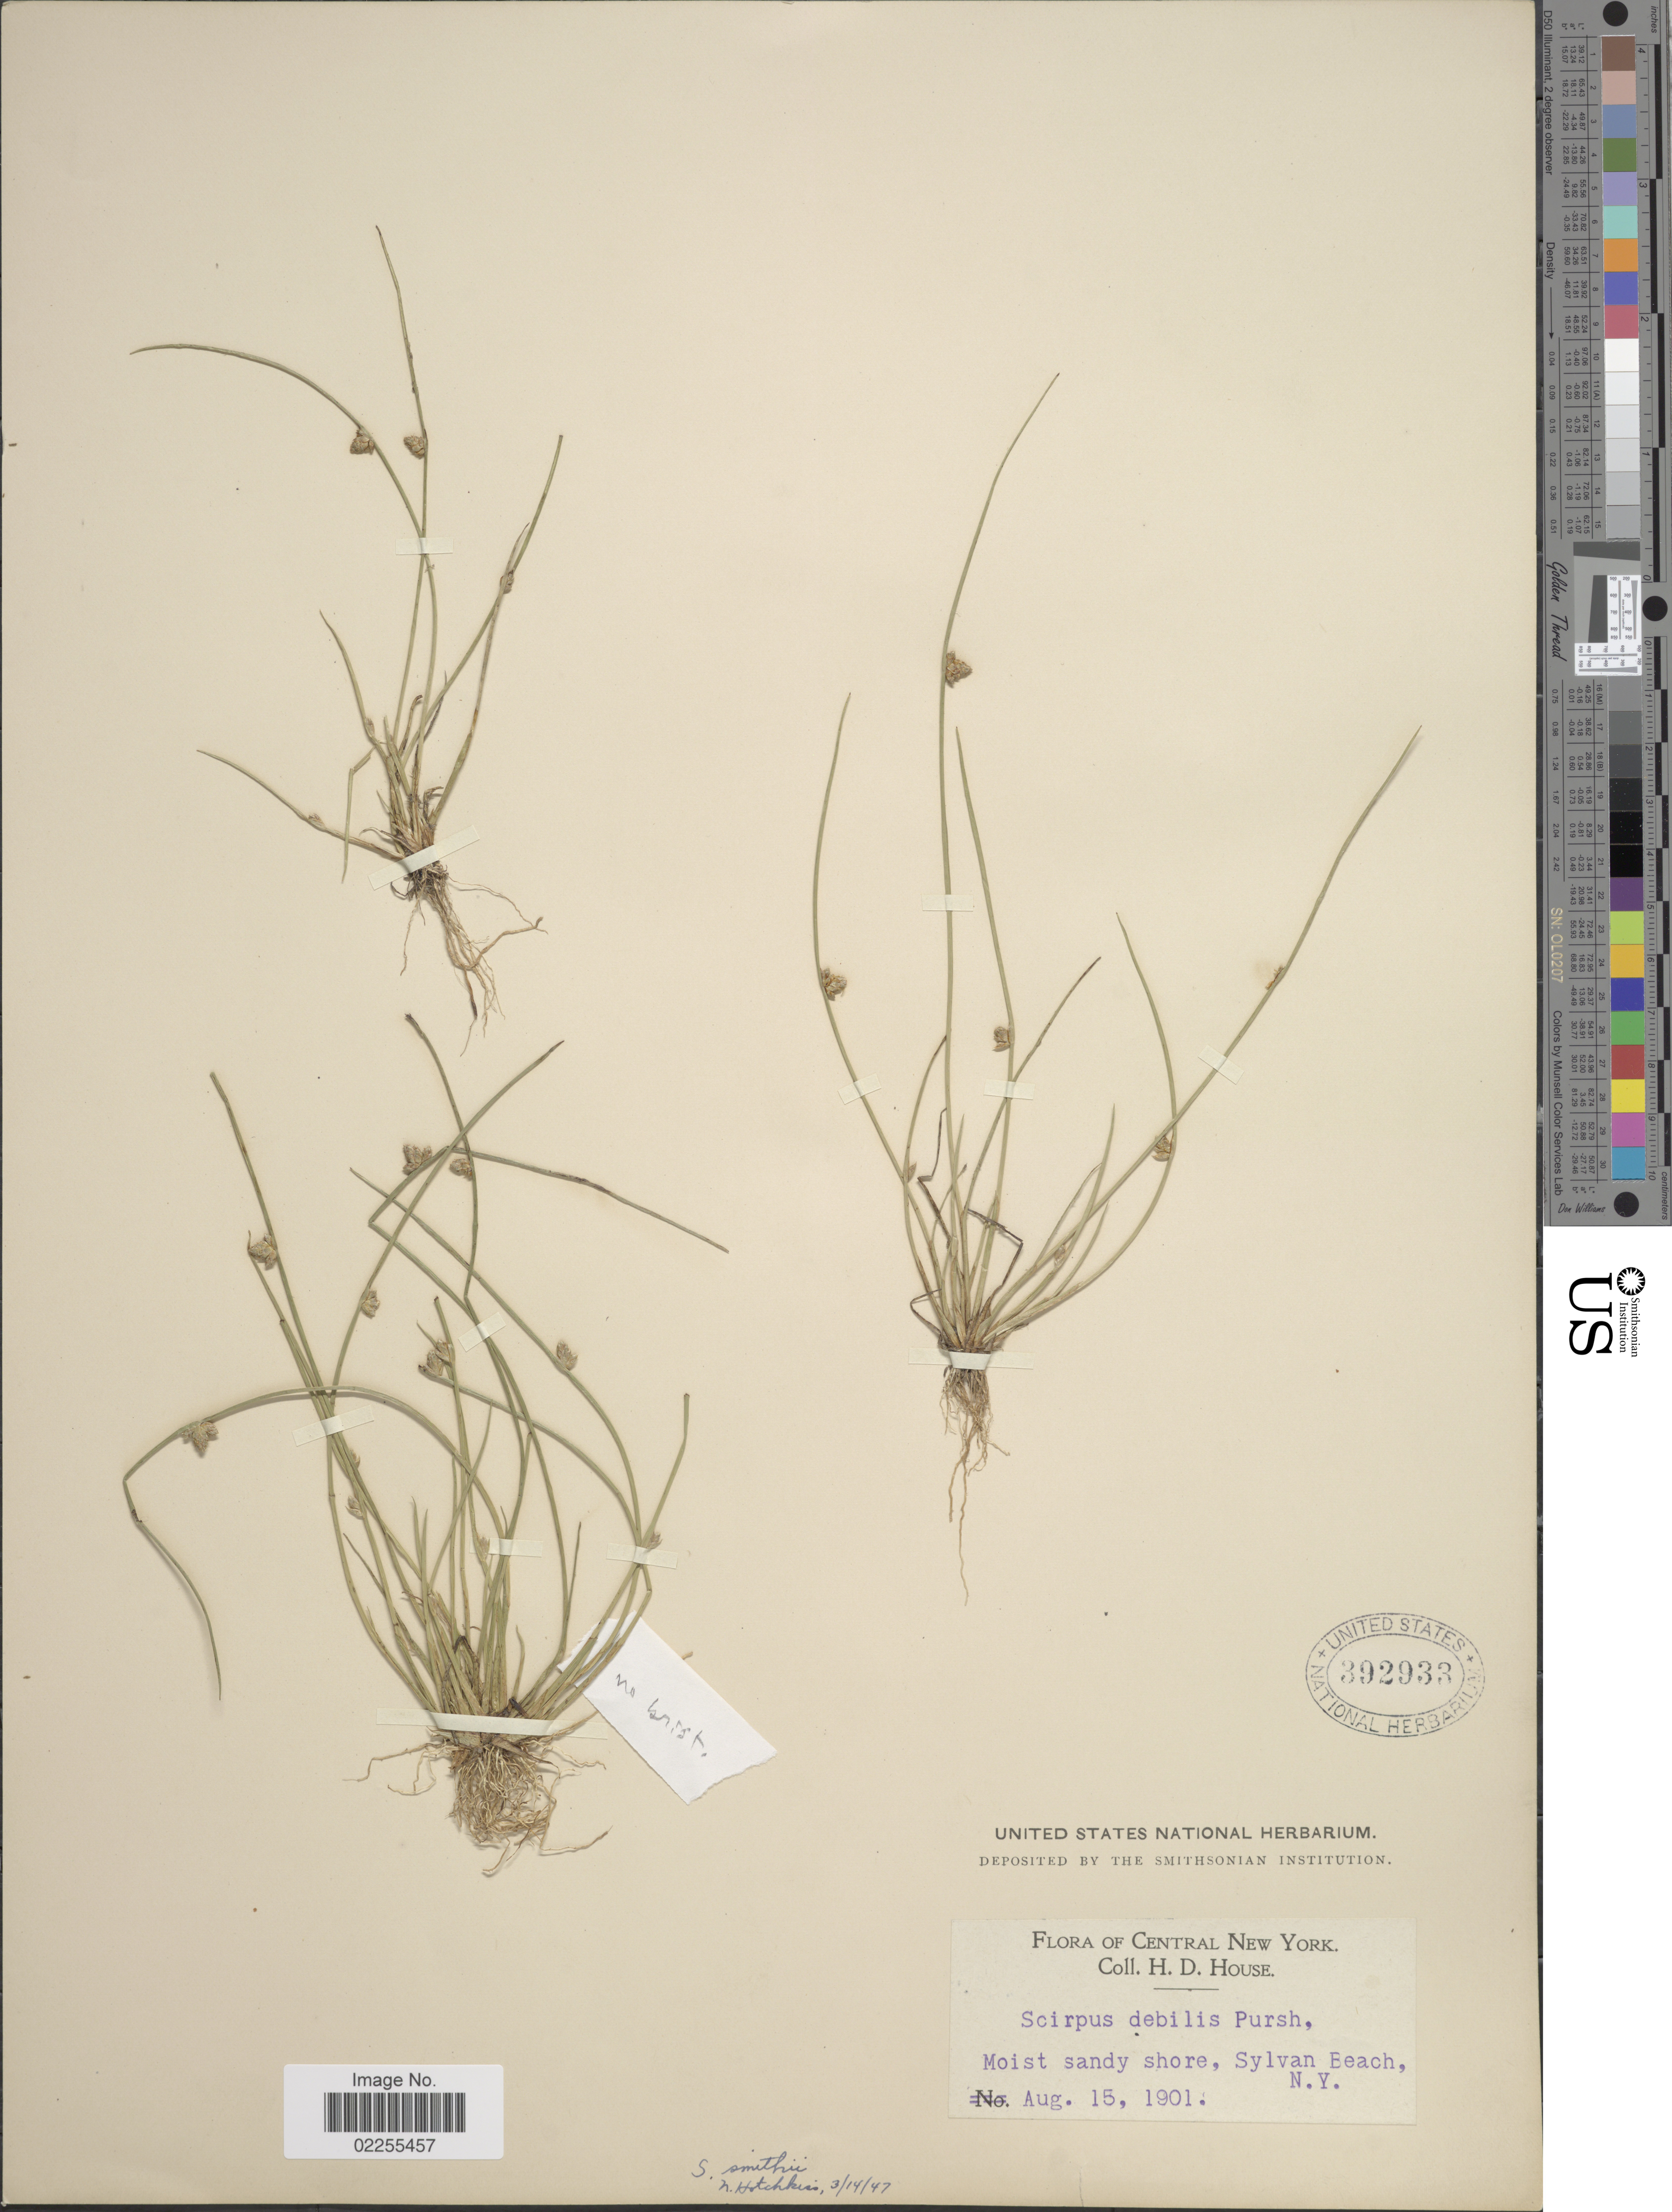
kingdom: Plantae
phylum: Tracheophyta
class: Liliopsida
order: Poales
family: Cyperaceae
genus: Schoenoplectus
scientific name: Schoenoplectus smithii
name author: (A. Gray) Soják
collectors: H. D. House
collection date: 1901-08-15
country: United States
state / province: New York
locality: Central New York, moist sandy shore, Sylvan Beach.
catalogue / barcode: US 392933